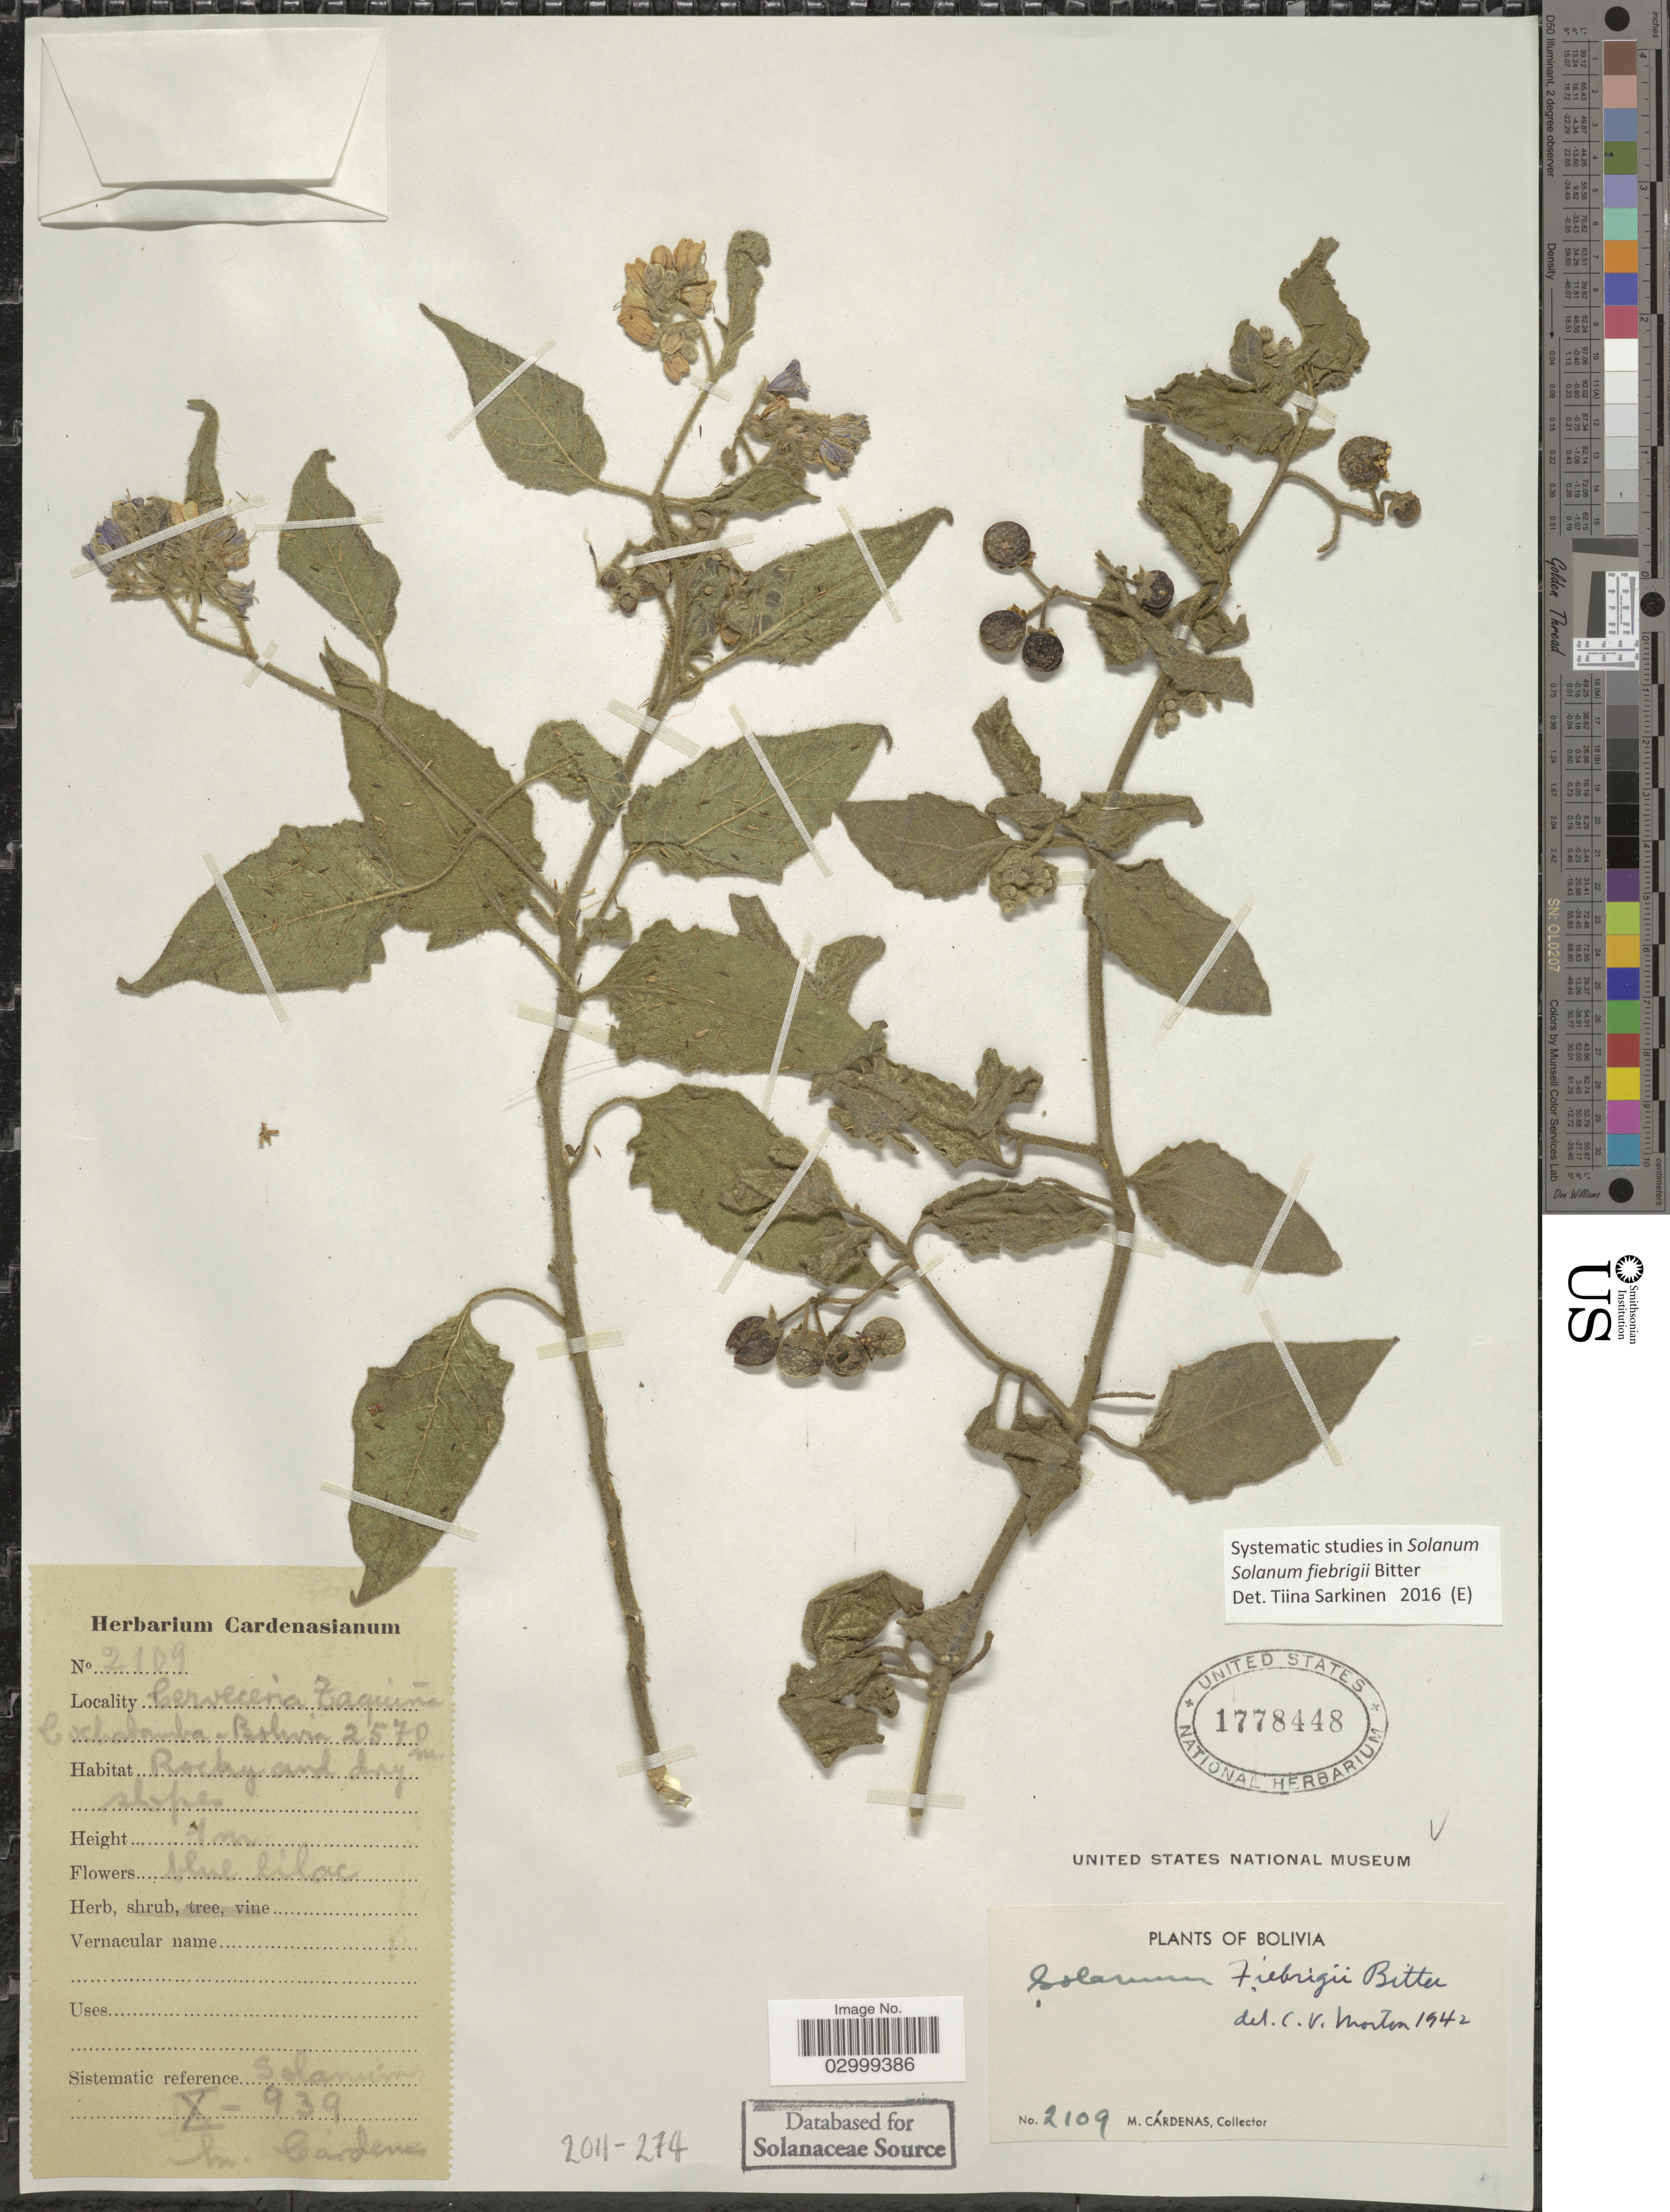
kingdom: Plantae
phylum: Tracheophyta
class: Magnoliopsida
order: Solanales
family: Solanaceae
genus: Solanum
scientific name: Solanum fiebrigii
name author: Bitter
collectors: M. Cárdenas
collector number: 2109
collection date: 1939-10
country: Bolivia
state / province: Cochabamba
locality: Cervecería Taquiña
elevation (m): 2570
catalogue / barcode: US 1778448